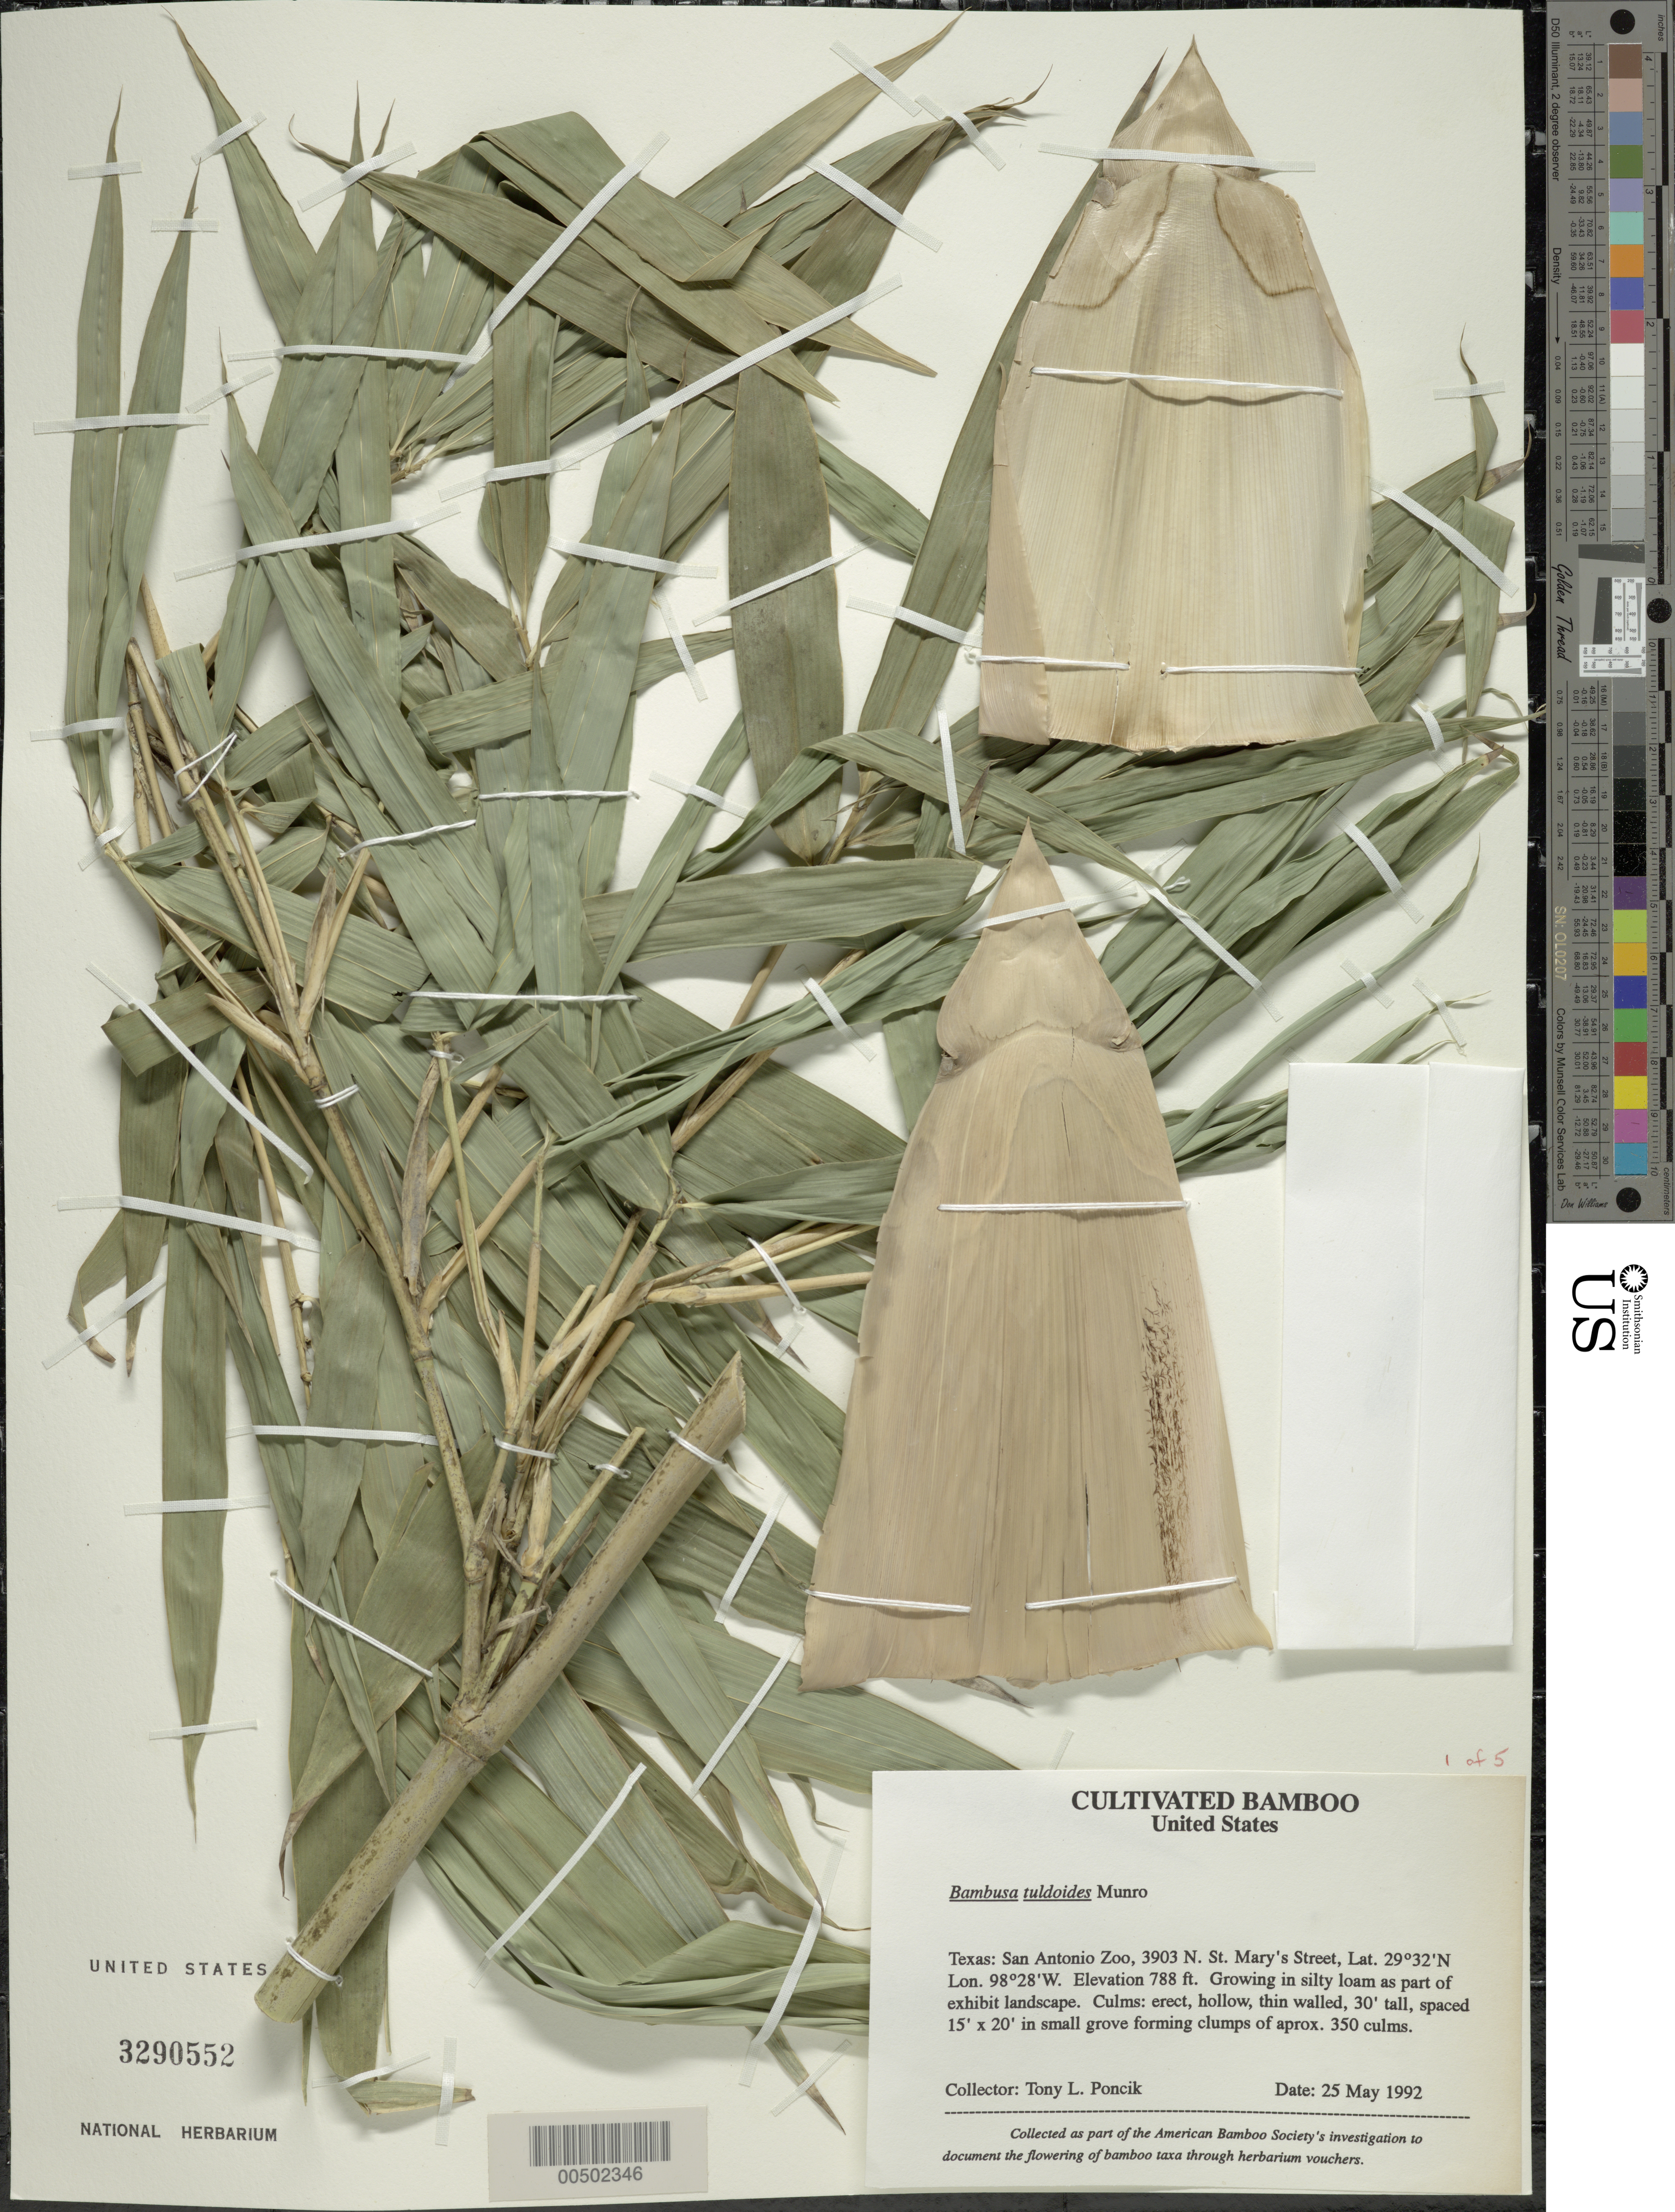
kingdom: Plantae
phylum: Tracheophyta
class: Liliopsida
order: Poales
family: Poaceae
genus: Bambusa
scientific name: Bambusa tuldoides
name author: Munro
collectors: T. Poncik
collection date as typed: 25 May 1992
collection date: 1992-05-25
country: United States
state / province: Texas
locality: San antonio zoo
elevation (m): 240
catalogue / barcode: US 3290552